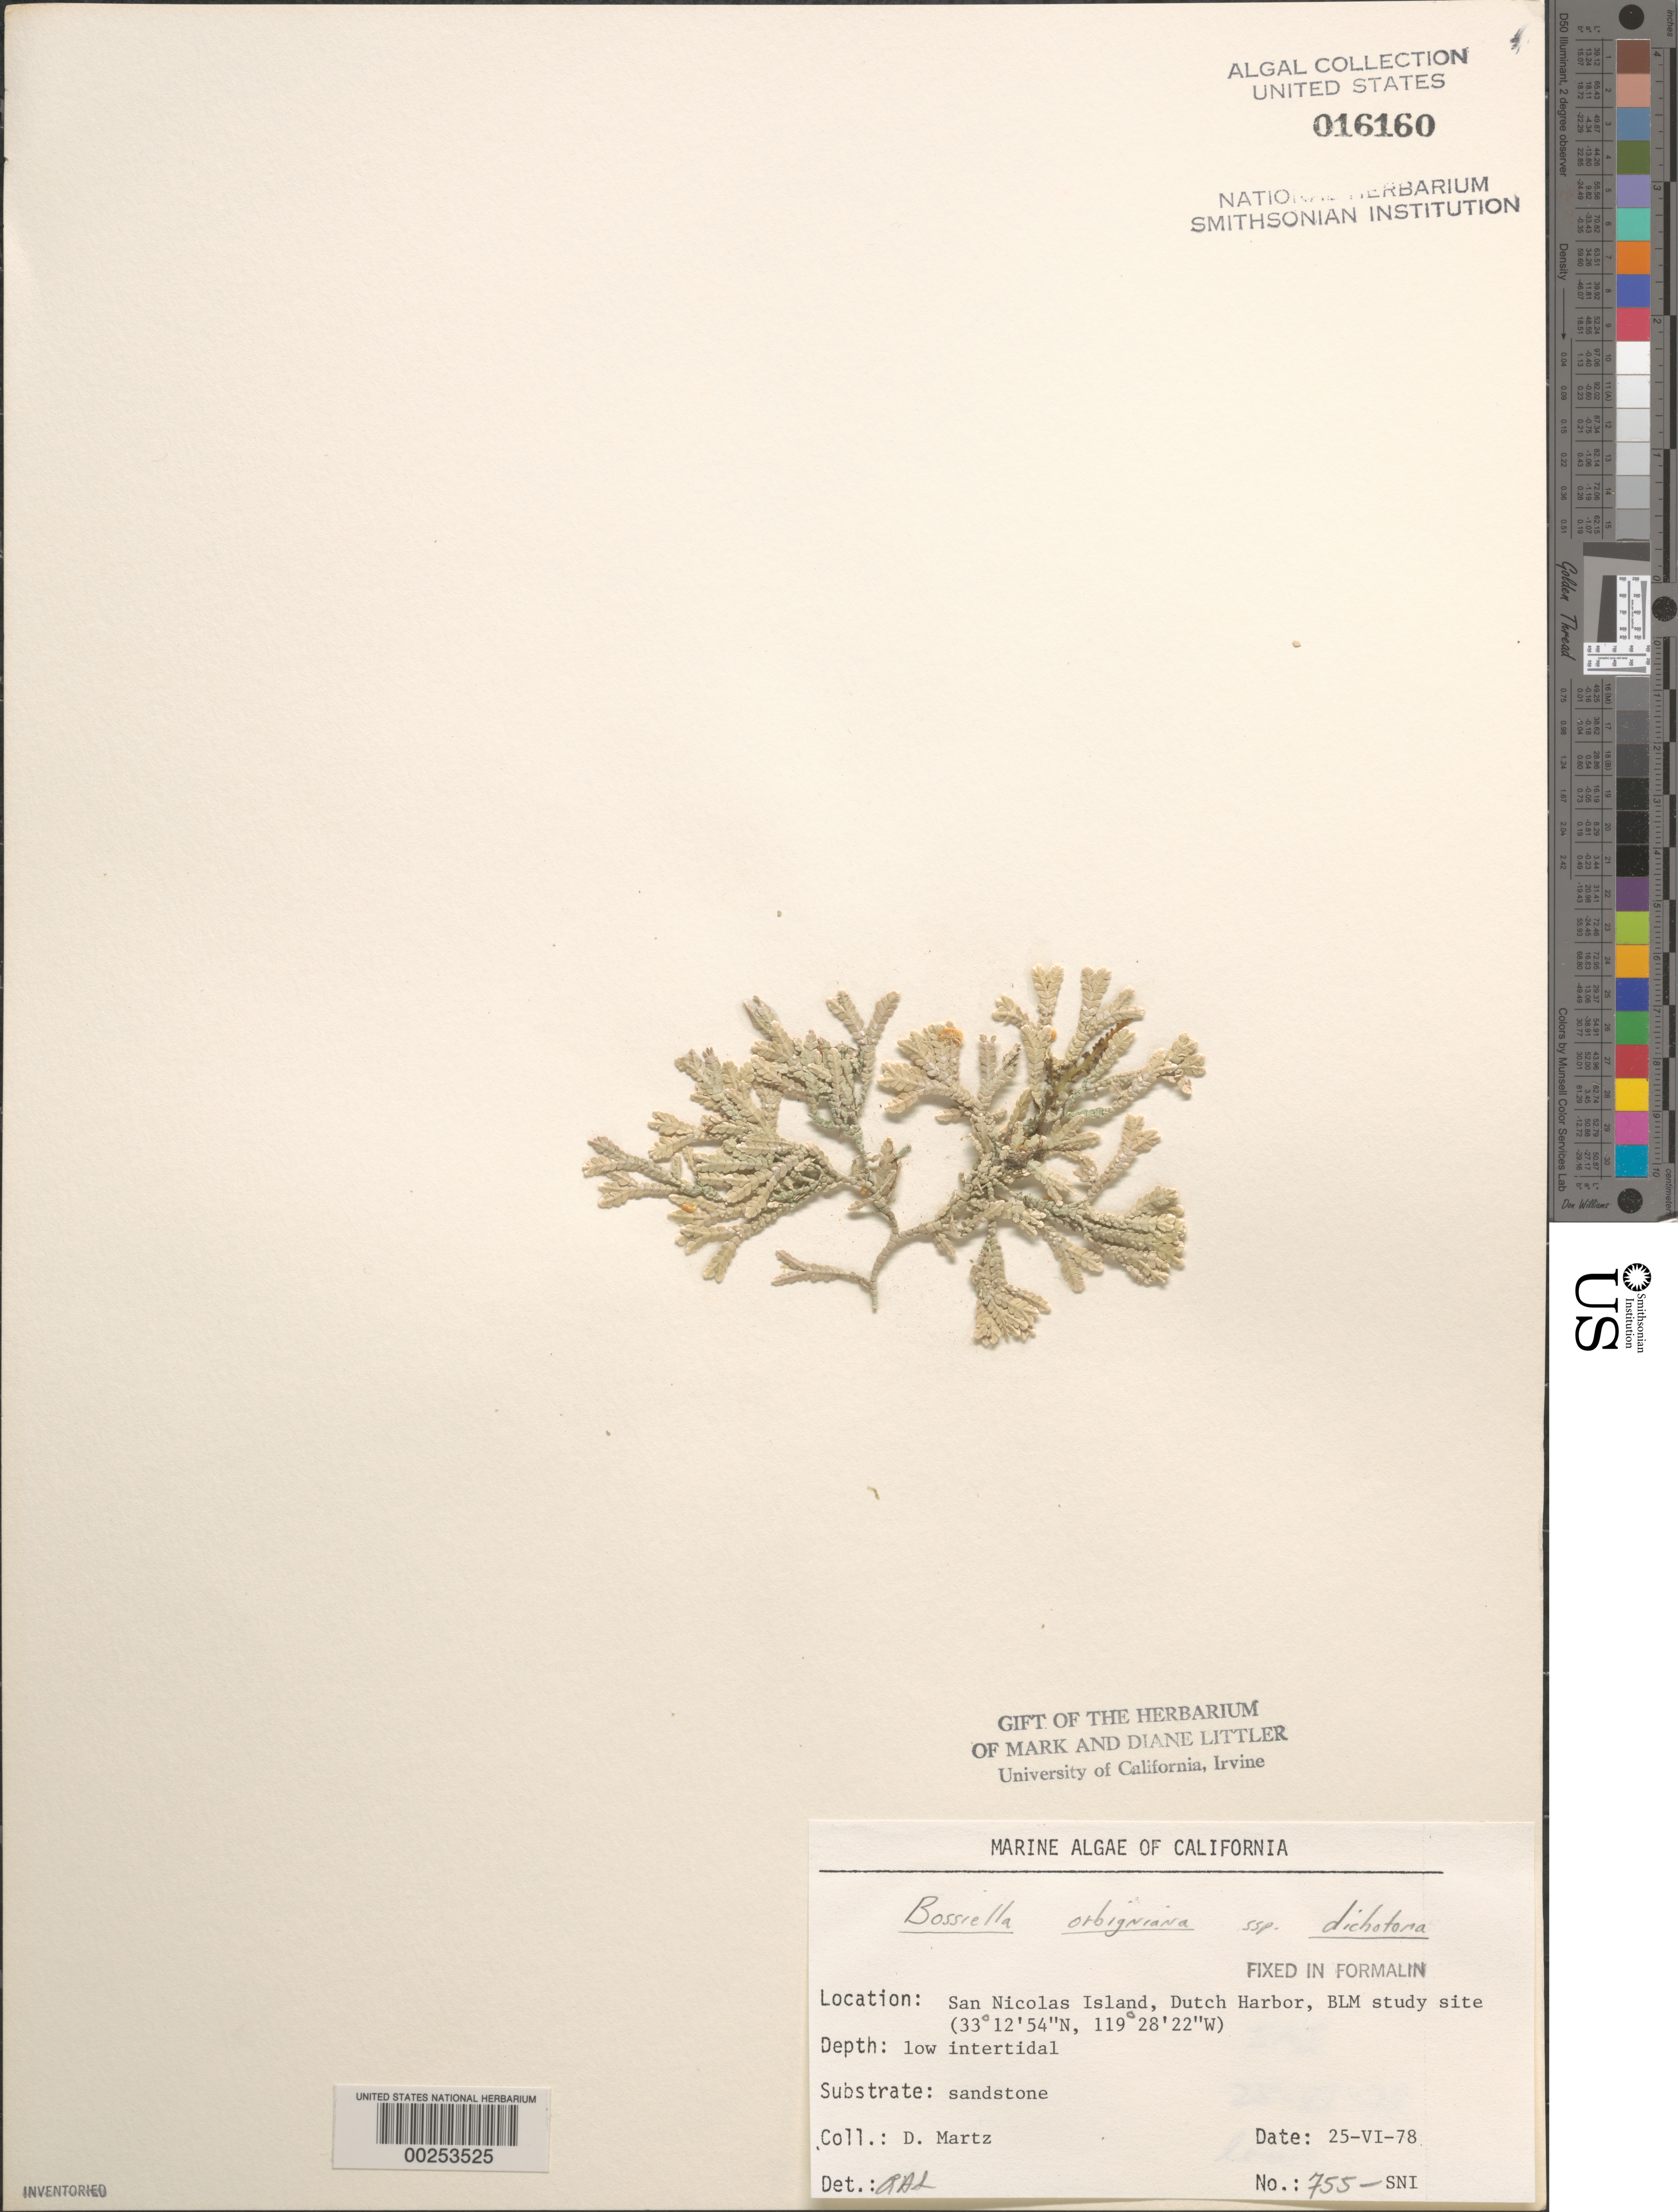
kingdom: Plantae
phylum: Rhodophyta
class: Florideophyceae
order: Corallinales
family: Corallinaceae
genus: Bossiella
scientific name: Bossiella orbigniana subsp. dichotoma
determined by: Sims, Robert H.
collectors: D. Martz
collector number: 755-sni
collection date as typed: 25 Jun 1978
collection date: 1978-06-25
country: United States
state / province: California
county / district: Ventura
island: San Nicolas Island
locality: Dutch Harbor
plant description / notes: BLM-SOCALBIGHT Rocky Intertidal Survey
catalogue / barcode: US 16160